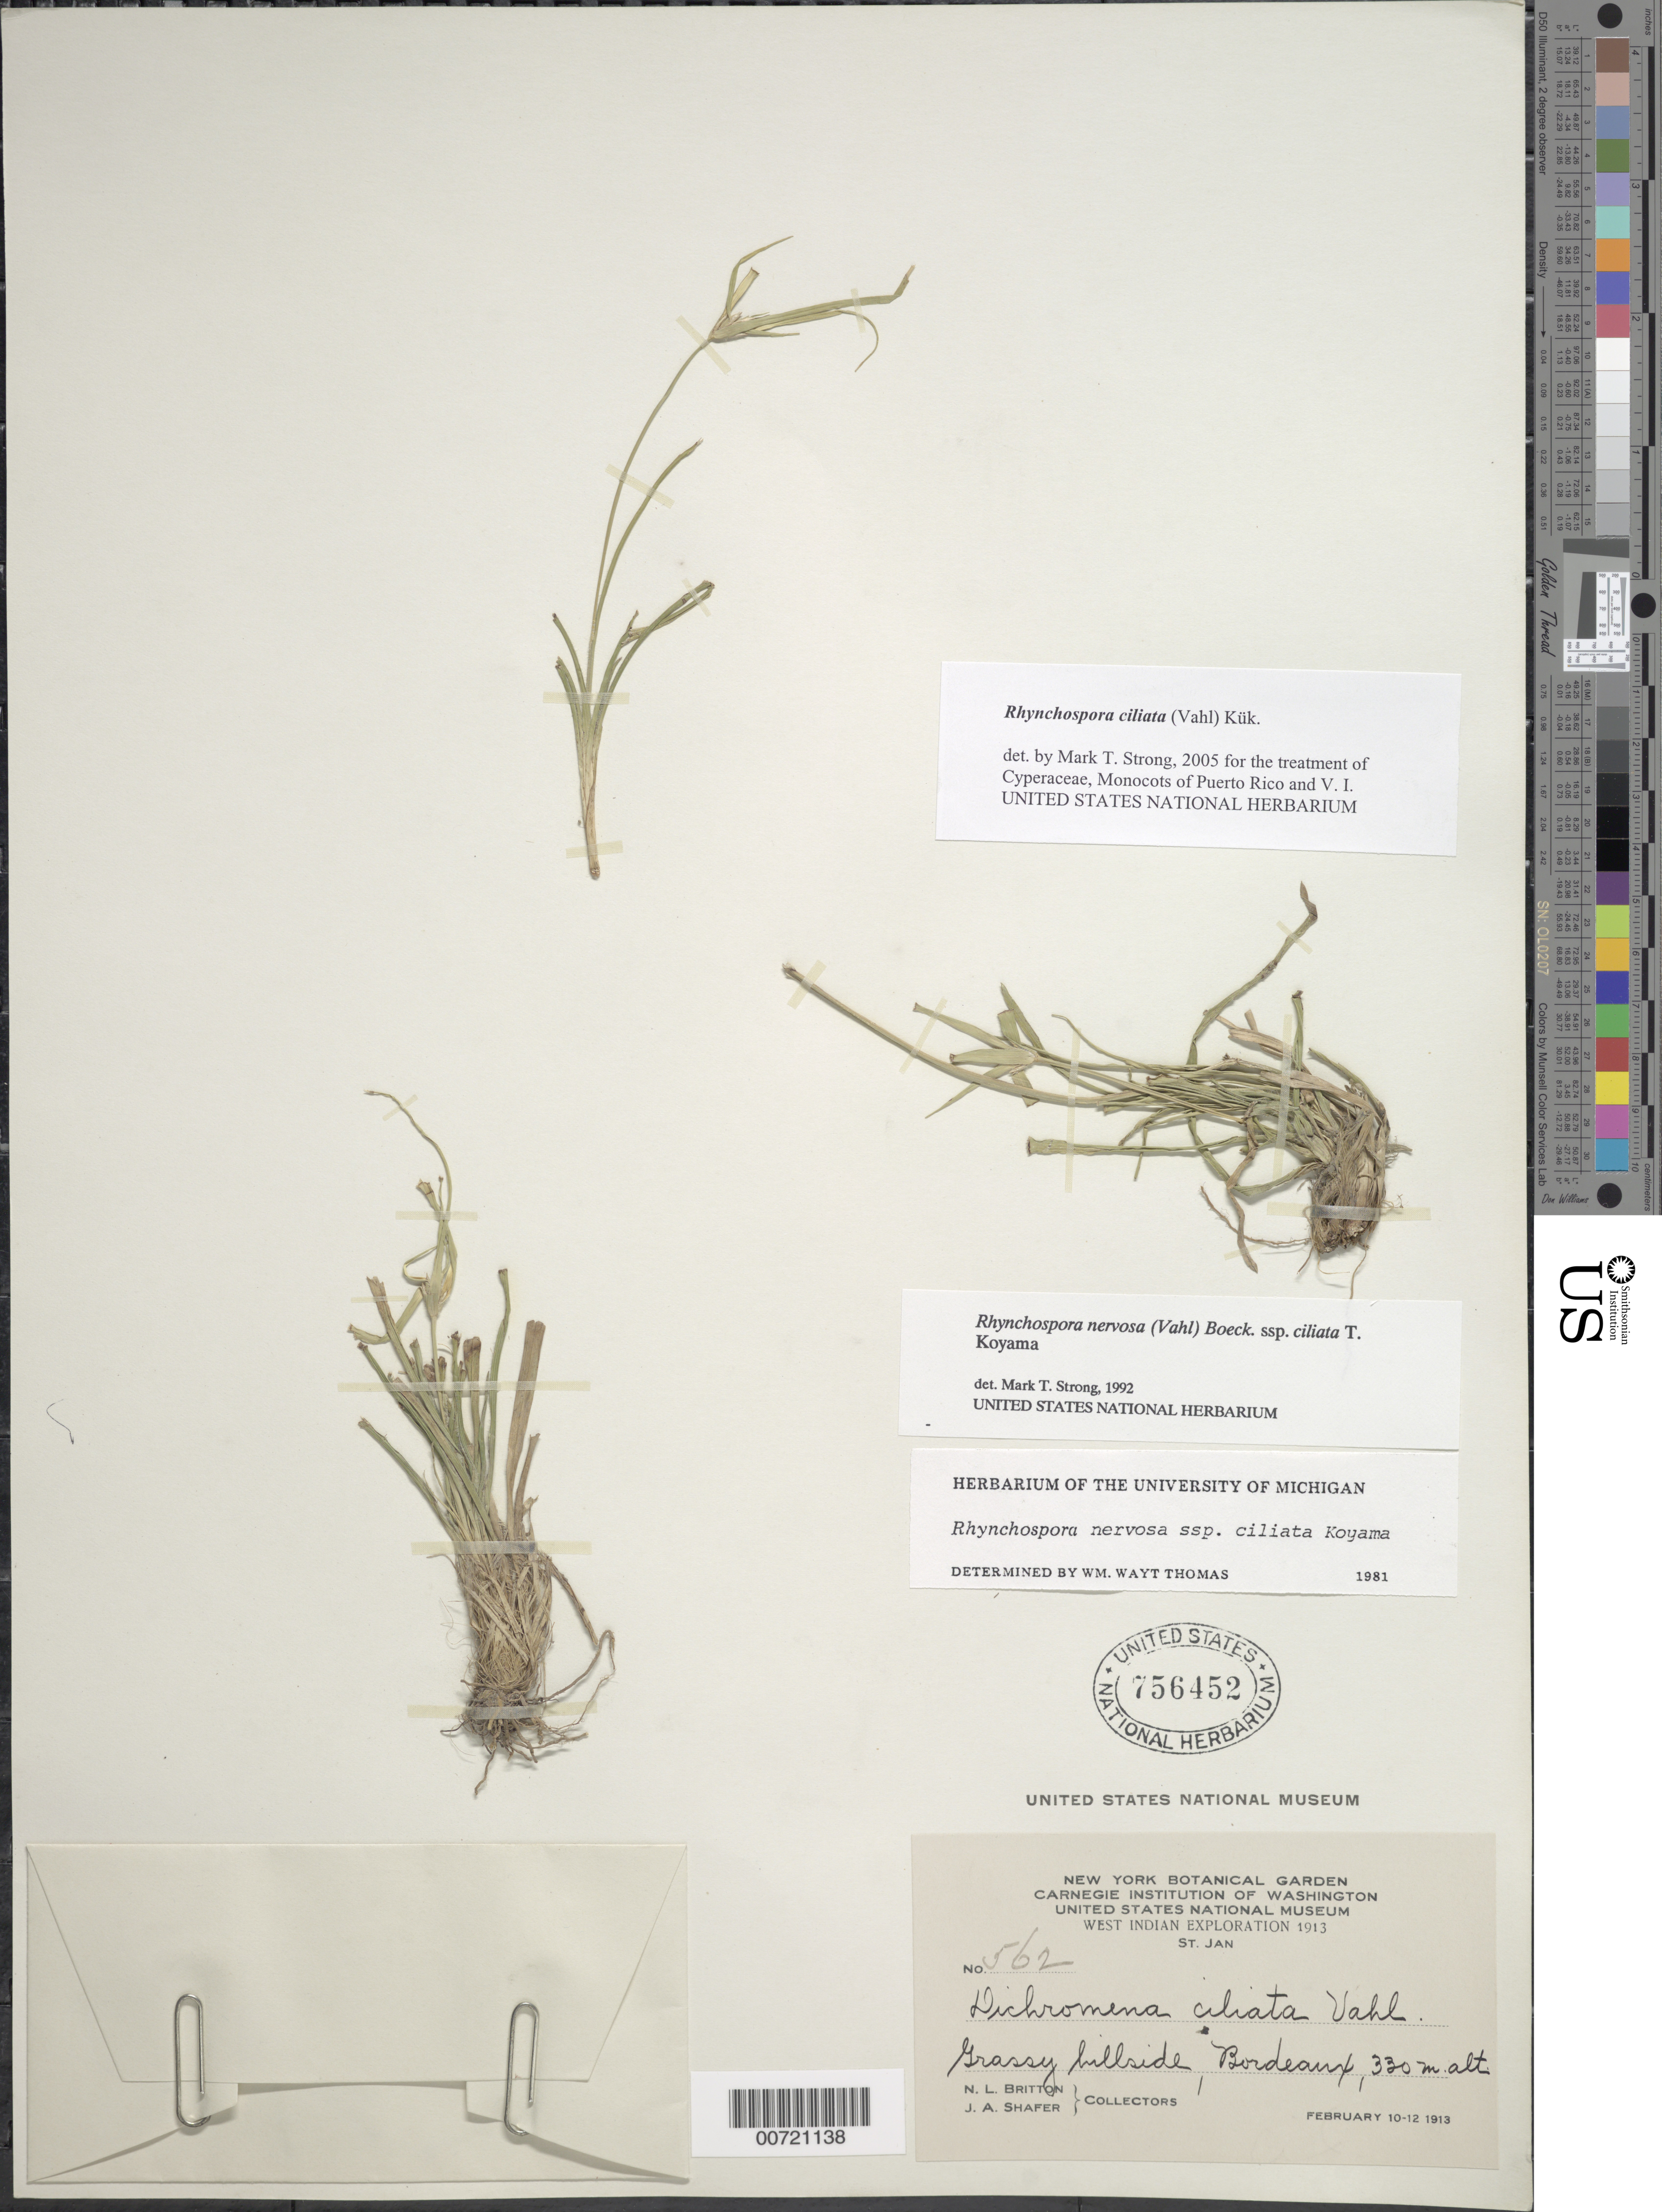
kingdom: Plantae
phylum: Tracheophyta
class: Liliopsida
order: Poales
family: Cyperaceae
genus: Rhynchospora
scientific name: Rhynchospora ciliata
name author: (G. Mey.) Kük.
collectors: N. Britton & J. A. Shafer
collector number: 562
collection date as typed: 10 Feb 1913 to 12 Feb 1913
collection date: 1913-02-10/1913-02-12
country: U.S. Virgin Islands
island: St. John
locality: St. John: Bordeaux.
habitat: Grassy hillside.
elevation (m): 330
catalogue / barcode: US 756452